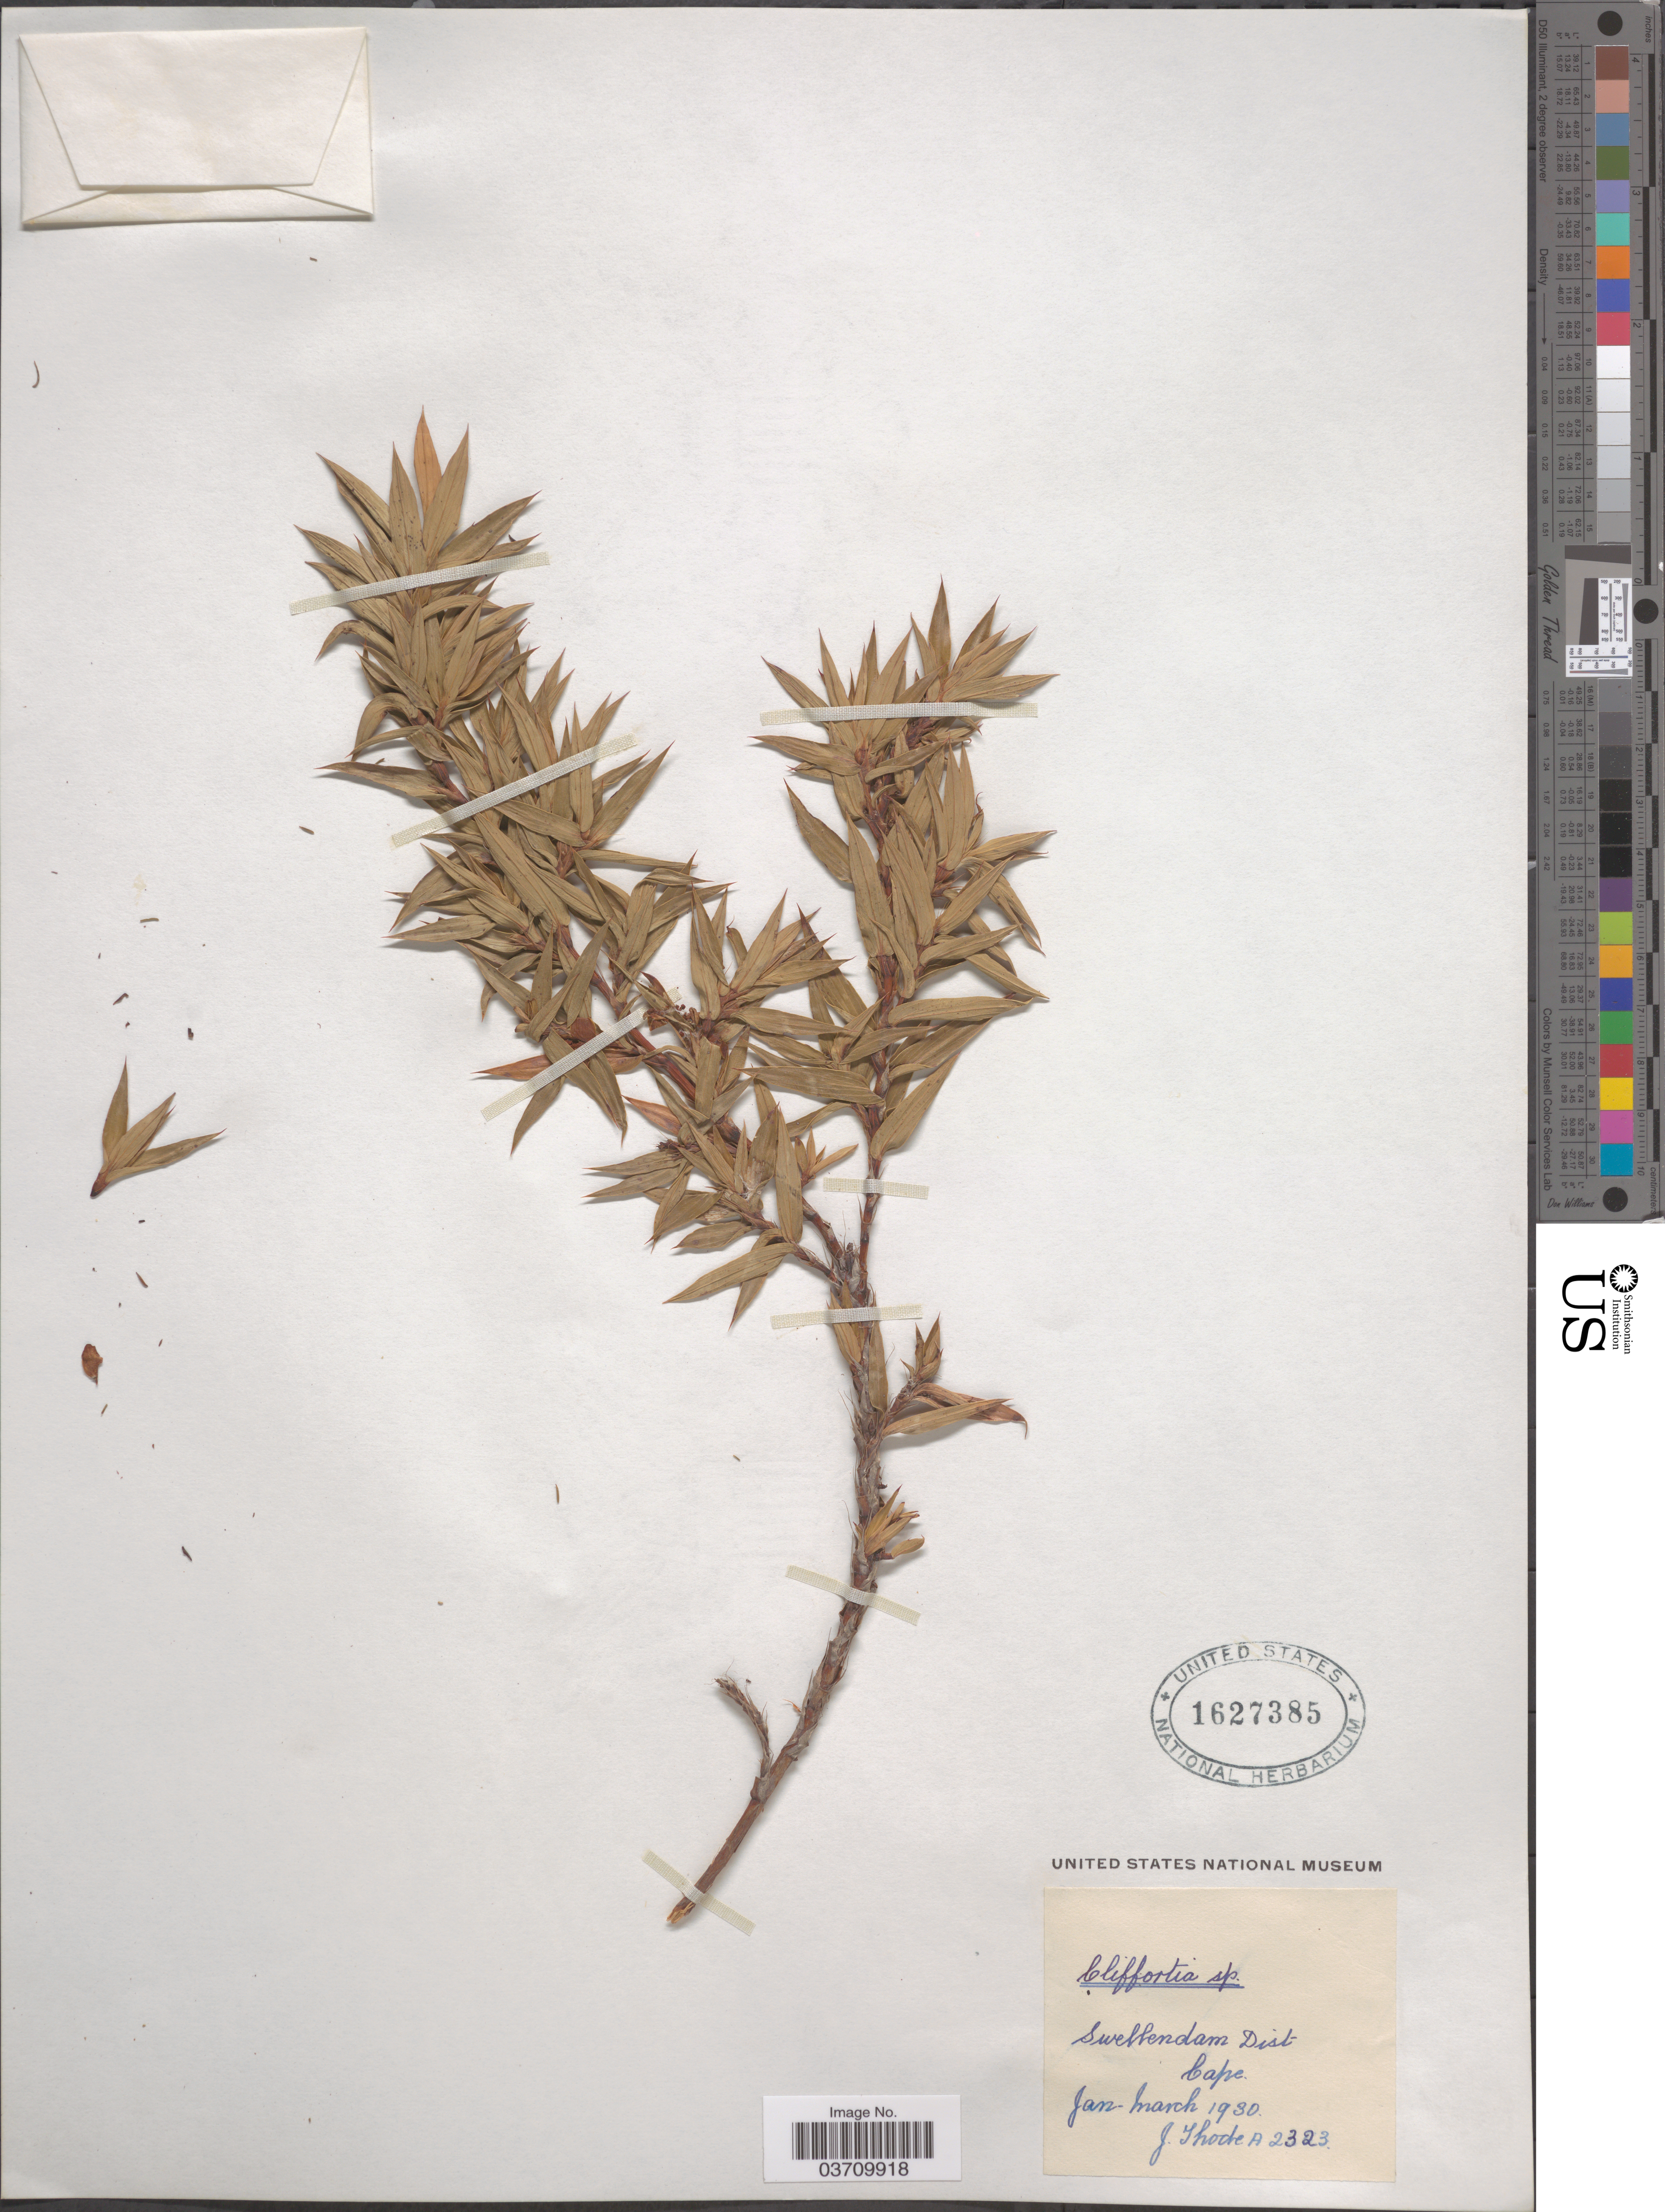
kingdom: Plantae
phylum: Tracheophyta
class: Magnoliopsida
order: Rosales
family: Rosaceae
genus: Cliffortia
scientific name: Cliffortia sp.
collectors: J. Thode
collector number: A? 2323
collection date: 1930-01/1930-03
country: South Africa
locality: Swellendam Dist. Cape.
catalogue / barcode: US 1627385